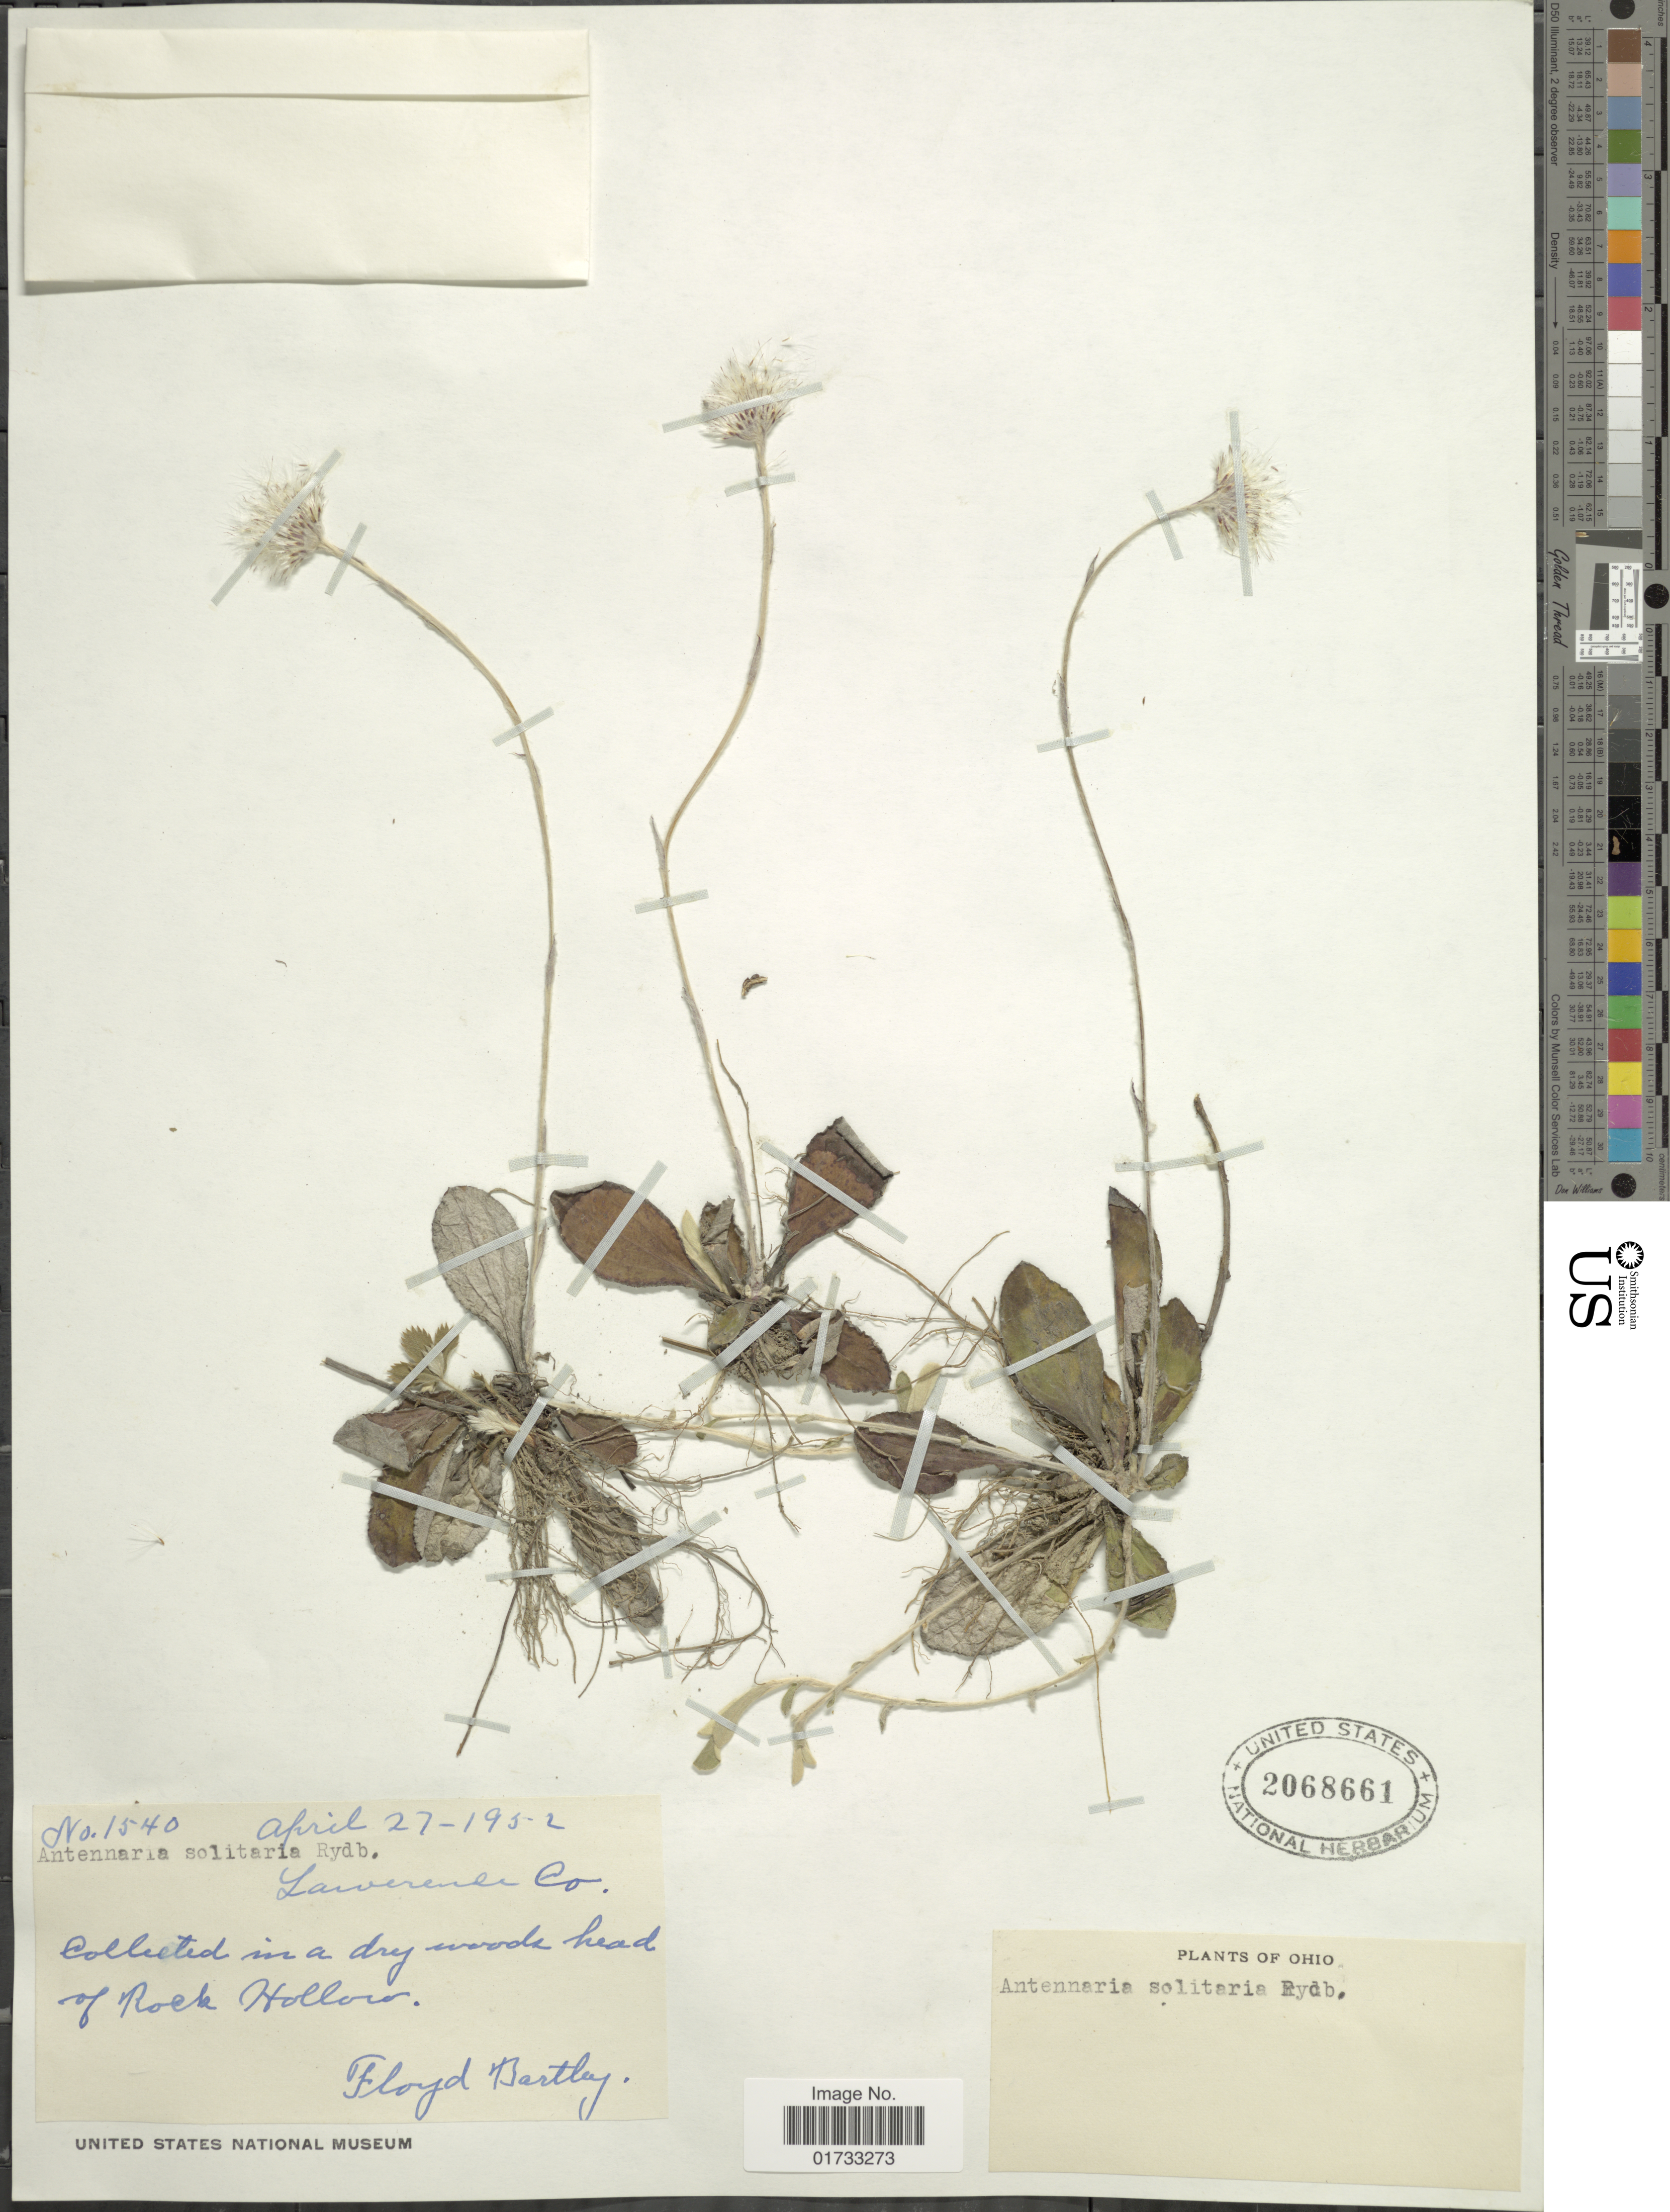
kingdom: Plantae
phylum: Tracheophyta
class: Magnoliopsida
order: Asterales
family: Asteraceae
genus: Antennaria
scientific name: Antennaria solitaria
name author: Rydb.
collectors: F. Bartley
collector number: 1540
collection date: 1952-04-27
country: United States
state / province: Ohio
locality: head of Rock Hollow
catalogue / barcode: US 2068661